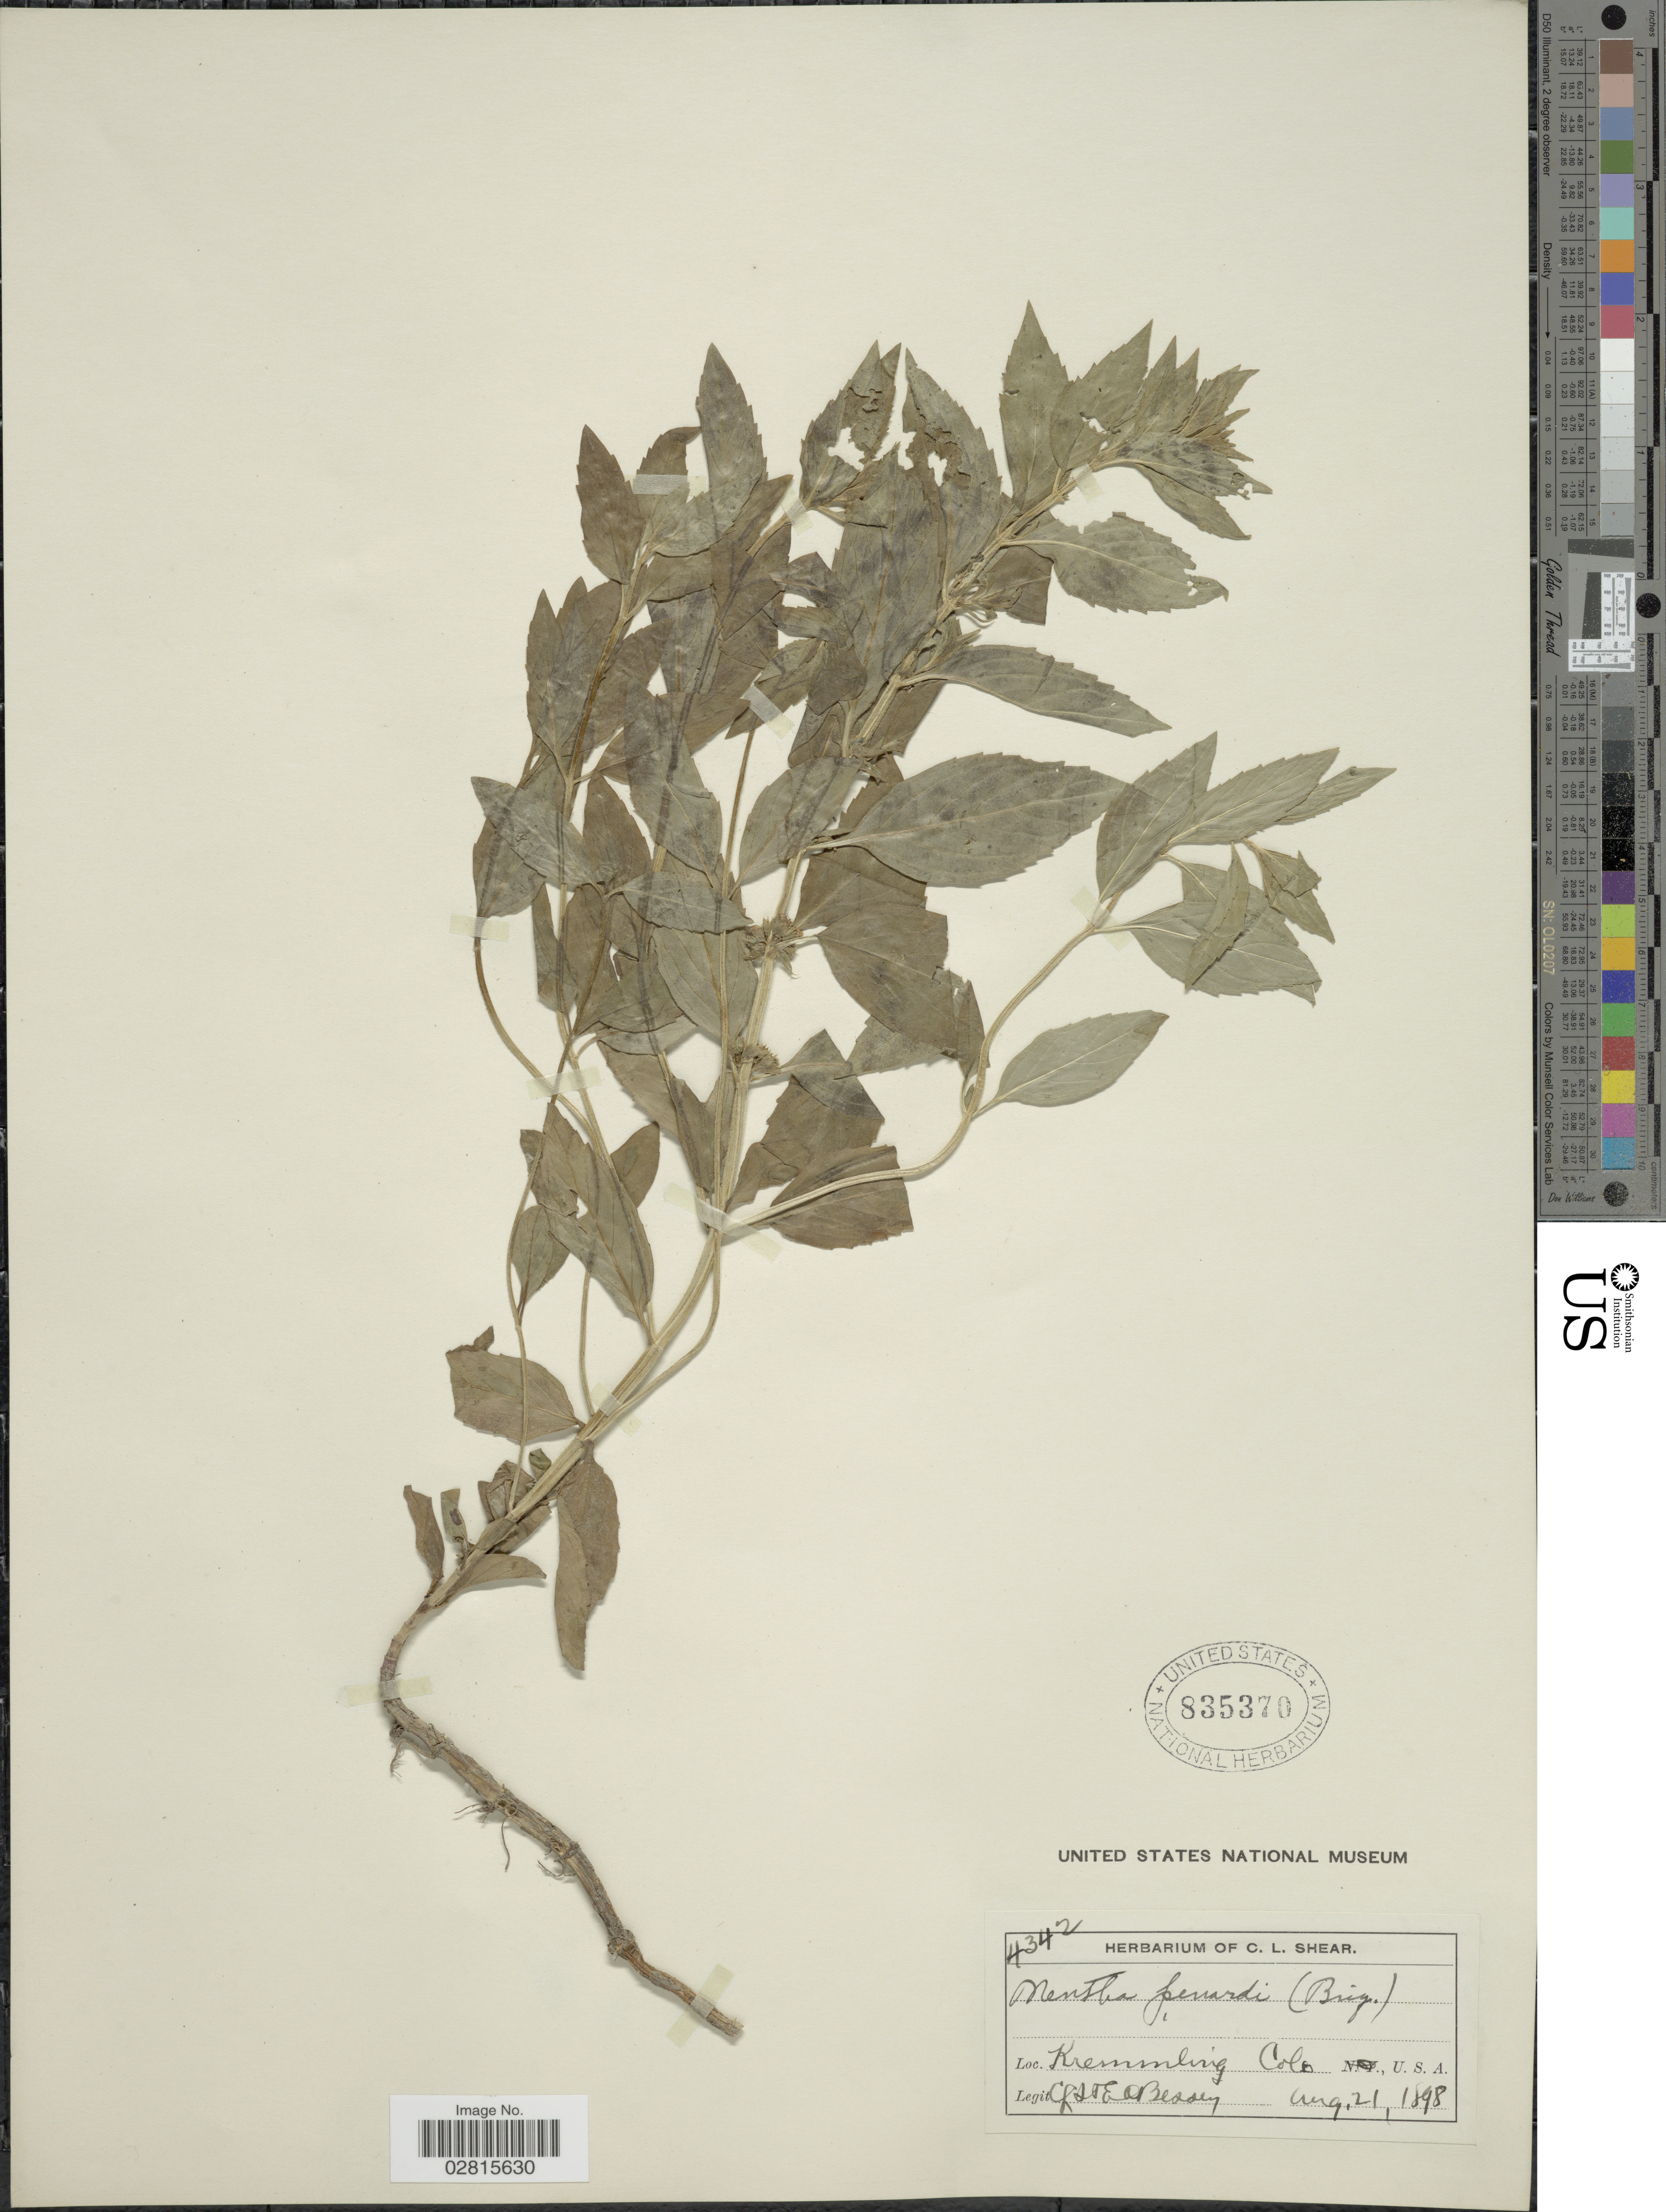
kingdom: Plantae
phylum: Tracheophyta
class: Magnoliopsida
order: Lamiales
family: Lamiaceae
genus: Mentha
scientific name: Mentha penardii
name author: (Briq.) Rydb.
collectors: L. Bessey & E. A. Bessey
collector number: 4342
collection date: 1898-08-21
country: United States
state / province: Colorado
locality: Kremmling, Colo., U.S.A.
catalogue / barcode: US 835370